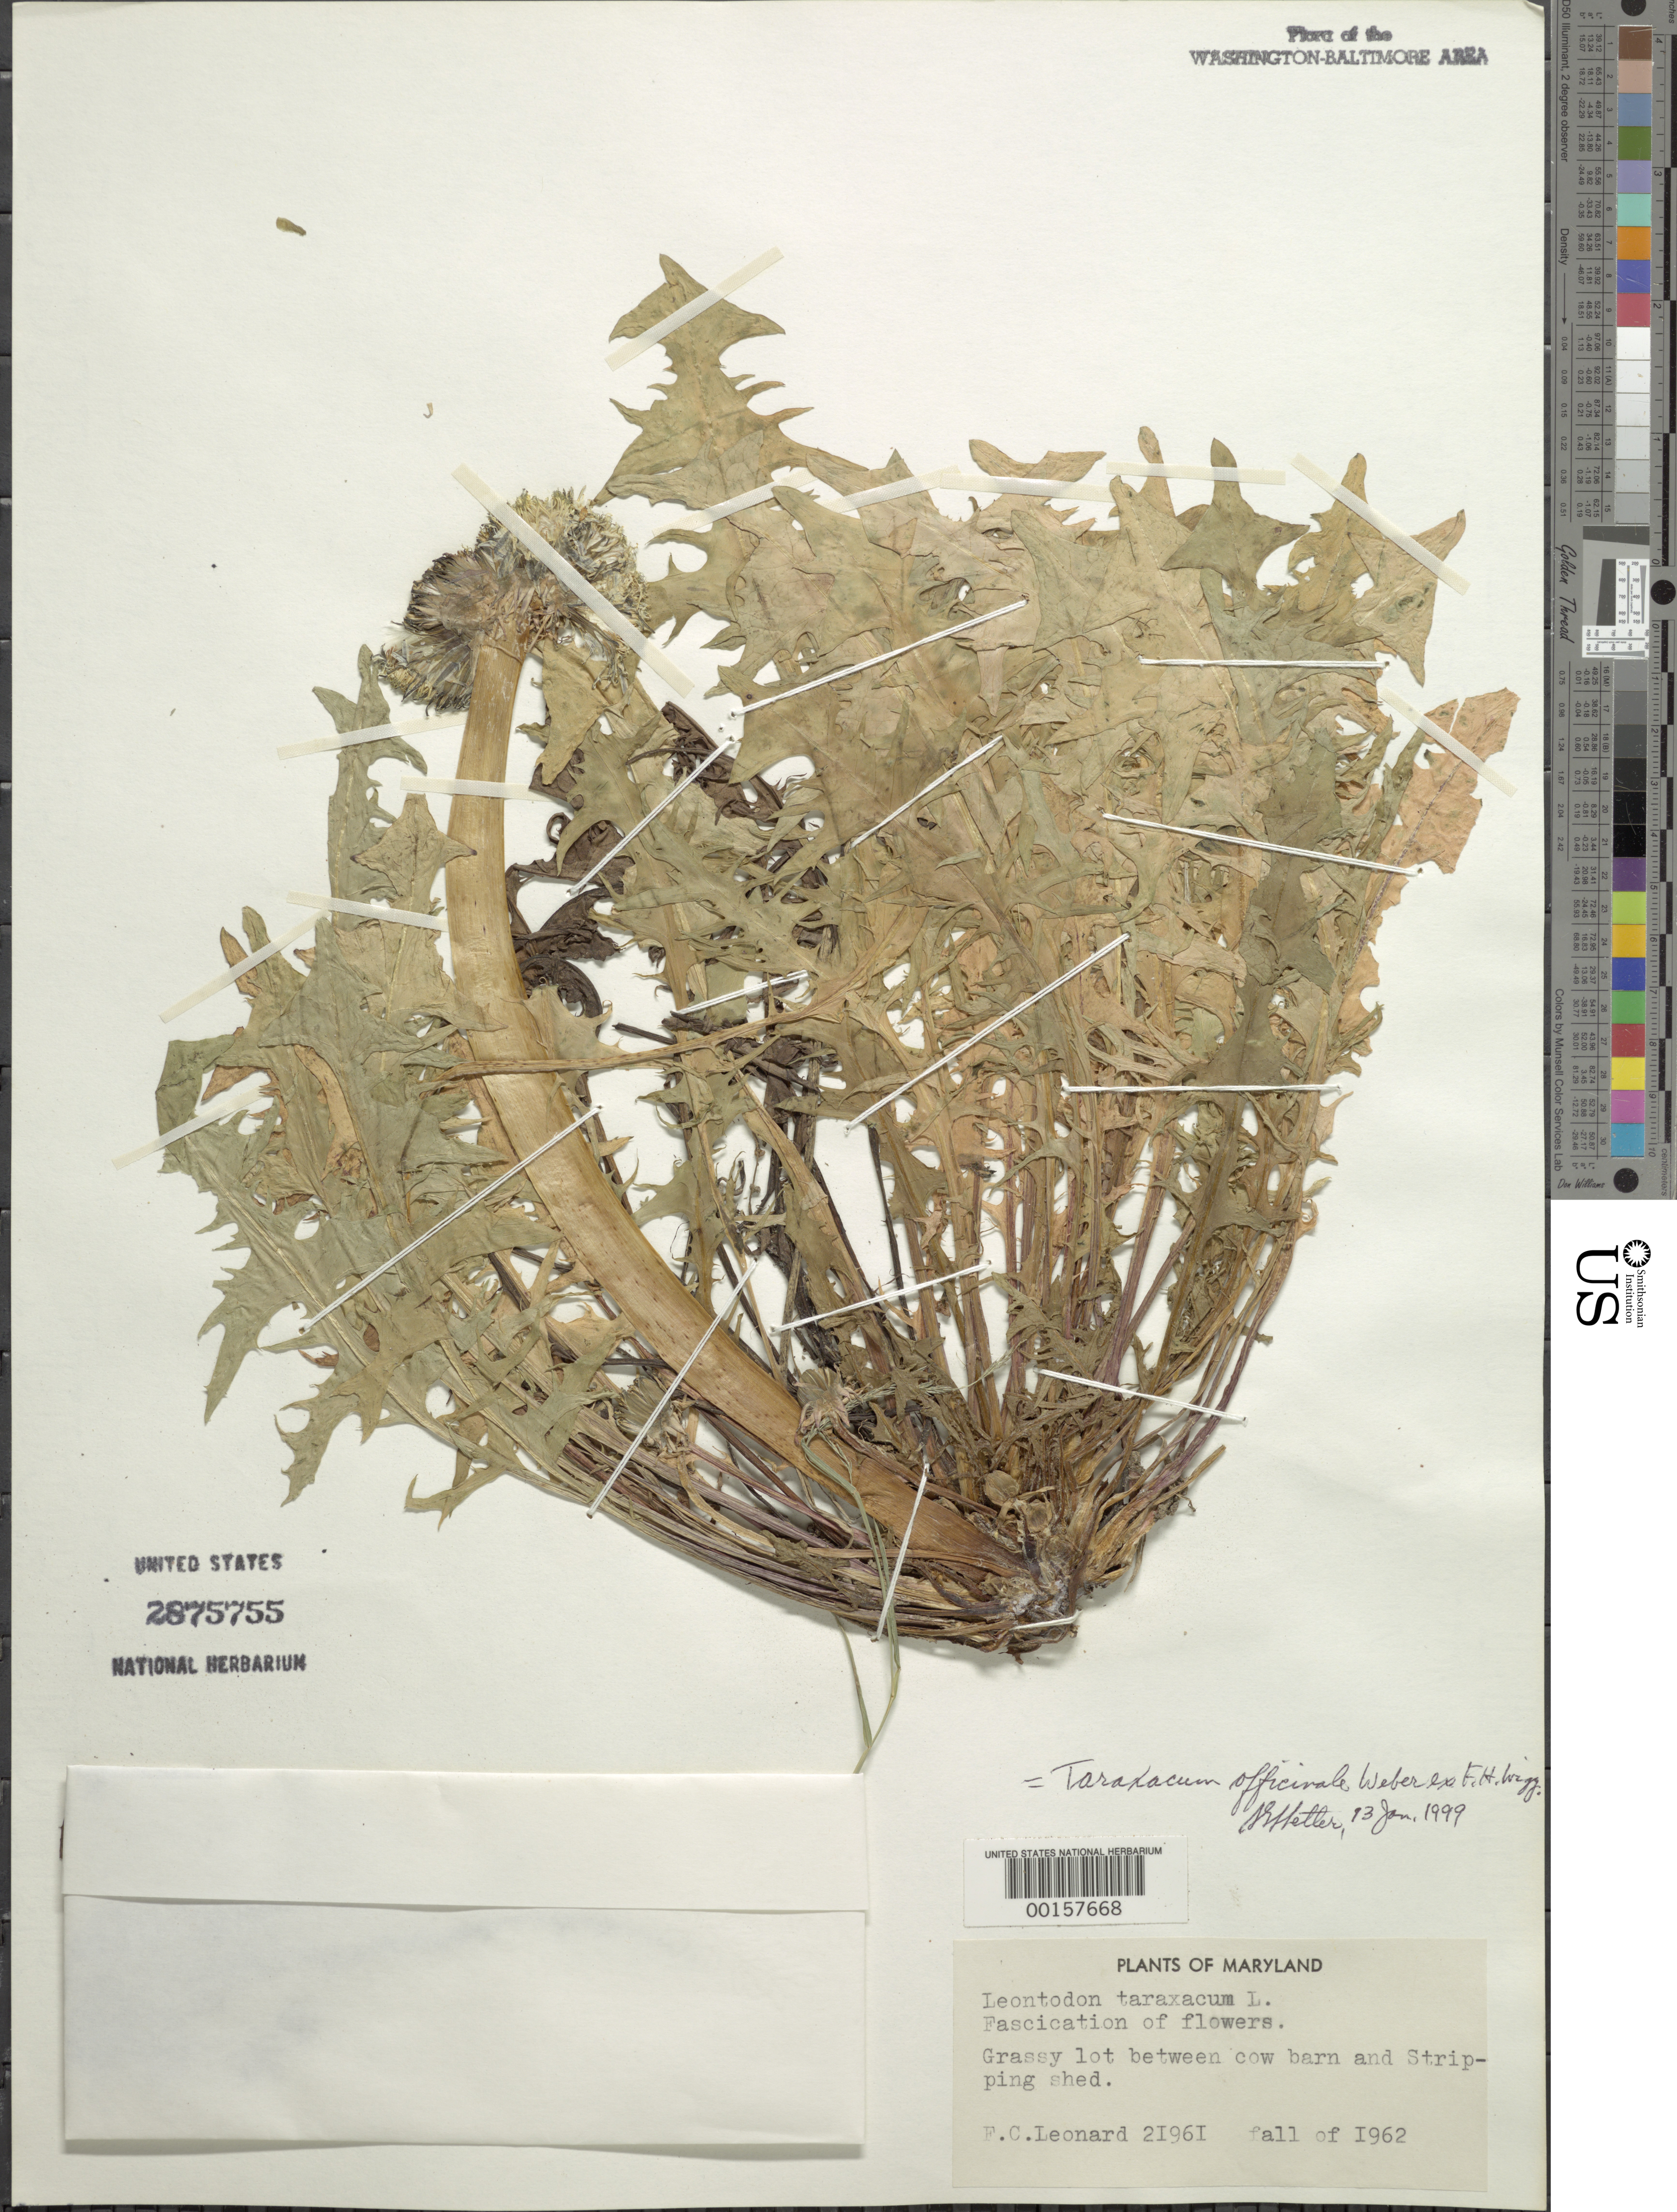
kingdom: Plantae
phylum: Tracheophyta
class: Magnoliopsida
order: Asterales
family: Asteraceae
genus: Taraxacum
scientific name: Taraxacum officinale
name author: G.H. Weber ex F.H. Wigg.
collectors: E. C. Leonard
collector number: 21961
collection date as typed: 1962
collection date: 1962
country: United States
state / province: Maryland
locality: between Cow Barn and Stripping Shed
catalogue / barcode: US 2875755